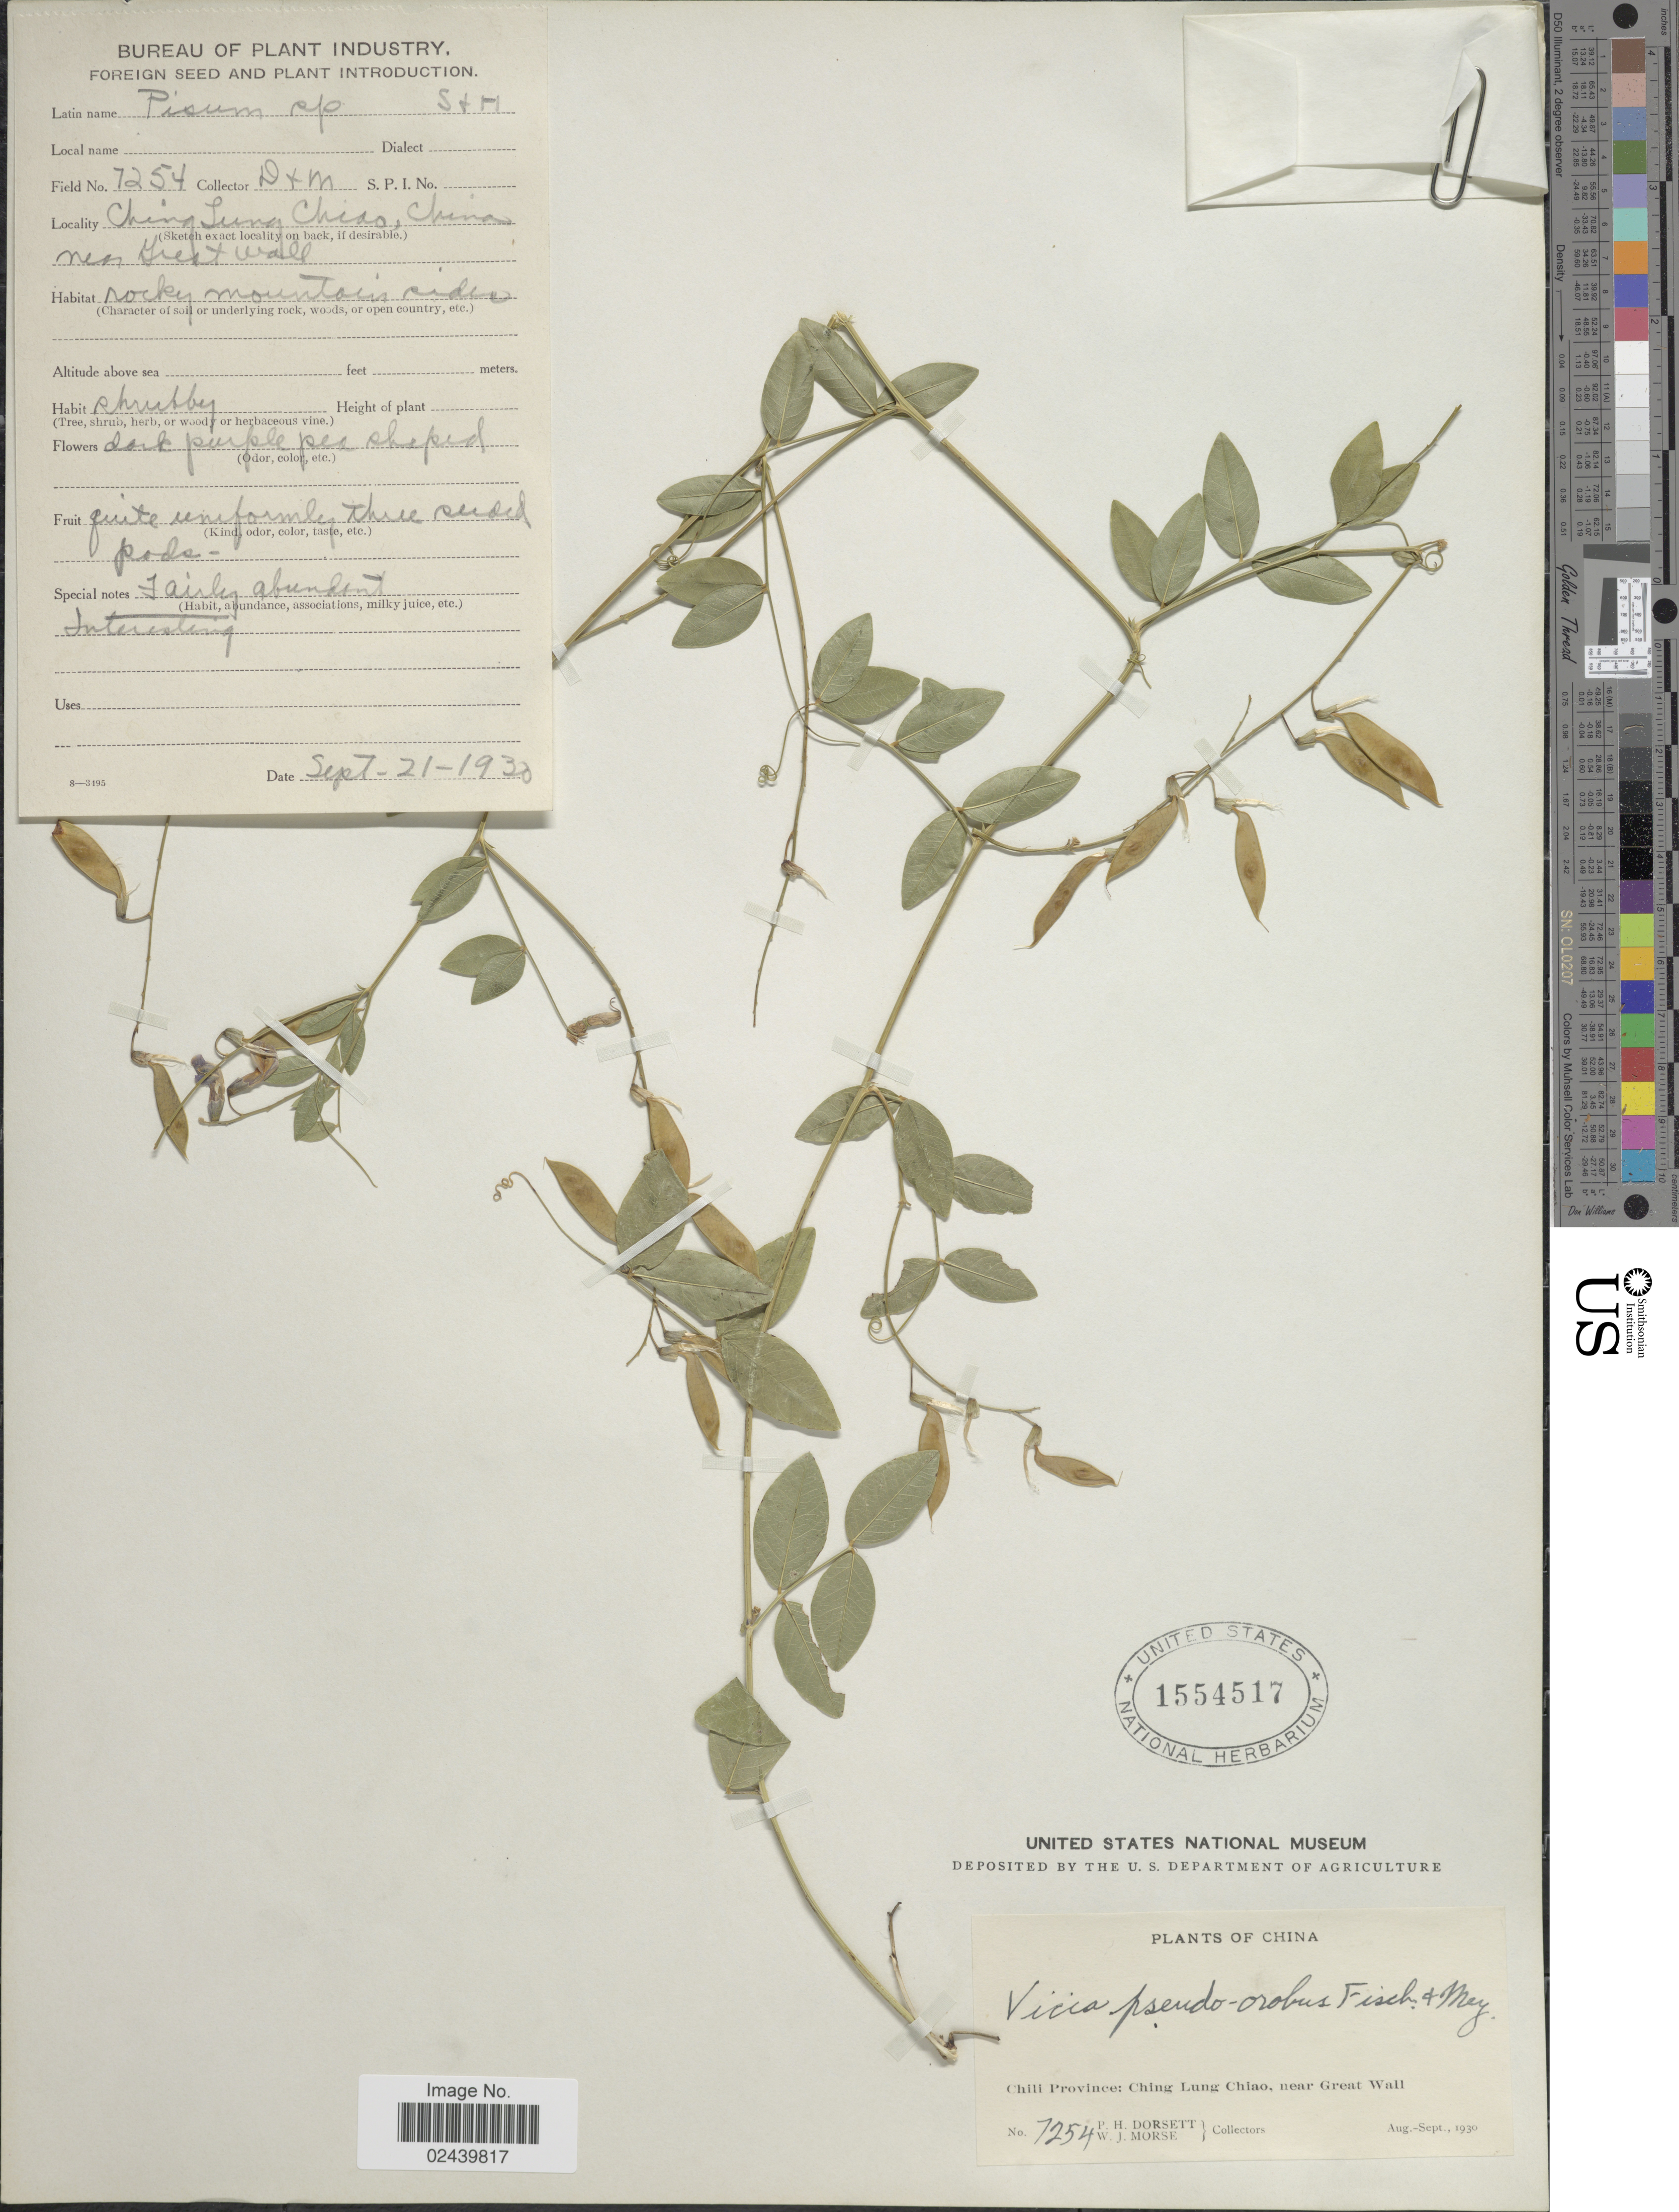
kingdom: Plantae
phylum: Tracheophyta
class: Magnoliopsida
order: Fabales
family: Fabaceae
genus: Vicia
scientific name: Vicia pseudo-orobus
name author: Fisch. & C.A. Mey.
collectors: P. H. Dorsett & W. J. Morse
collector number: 7254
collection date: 1930-09-21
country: China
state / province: Beijing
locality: Near Great Wall, Ching Lung Chiao. Chili Province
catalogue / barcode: US 1554517